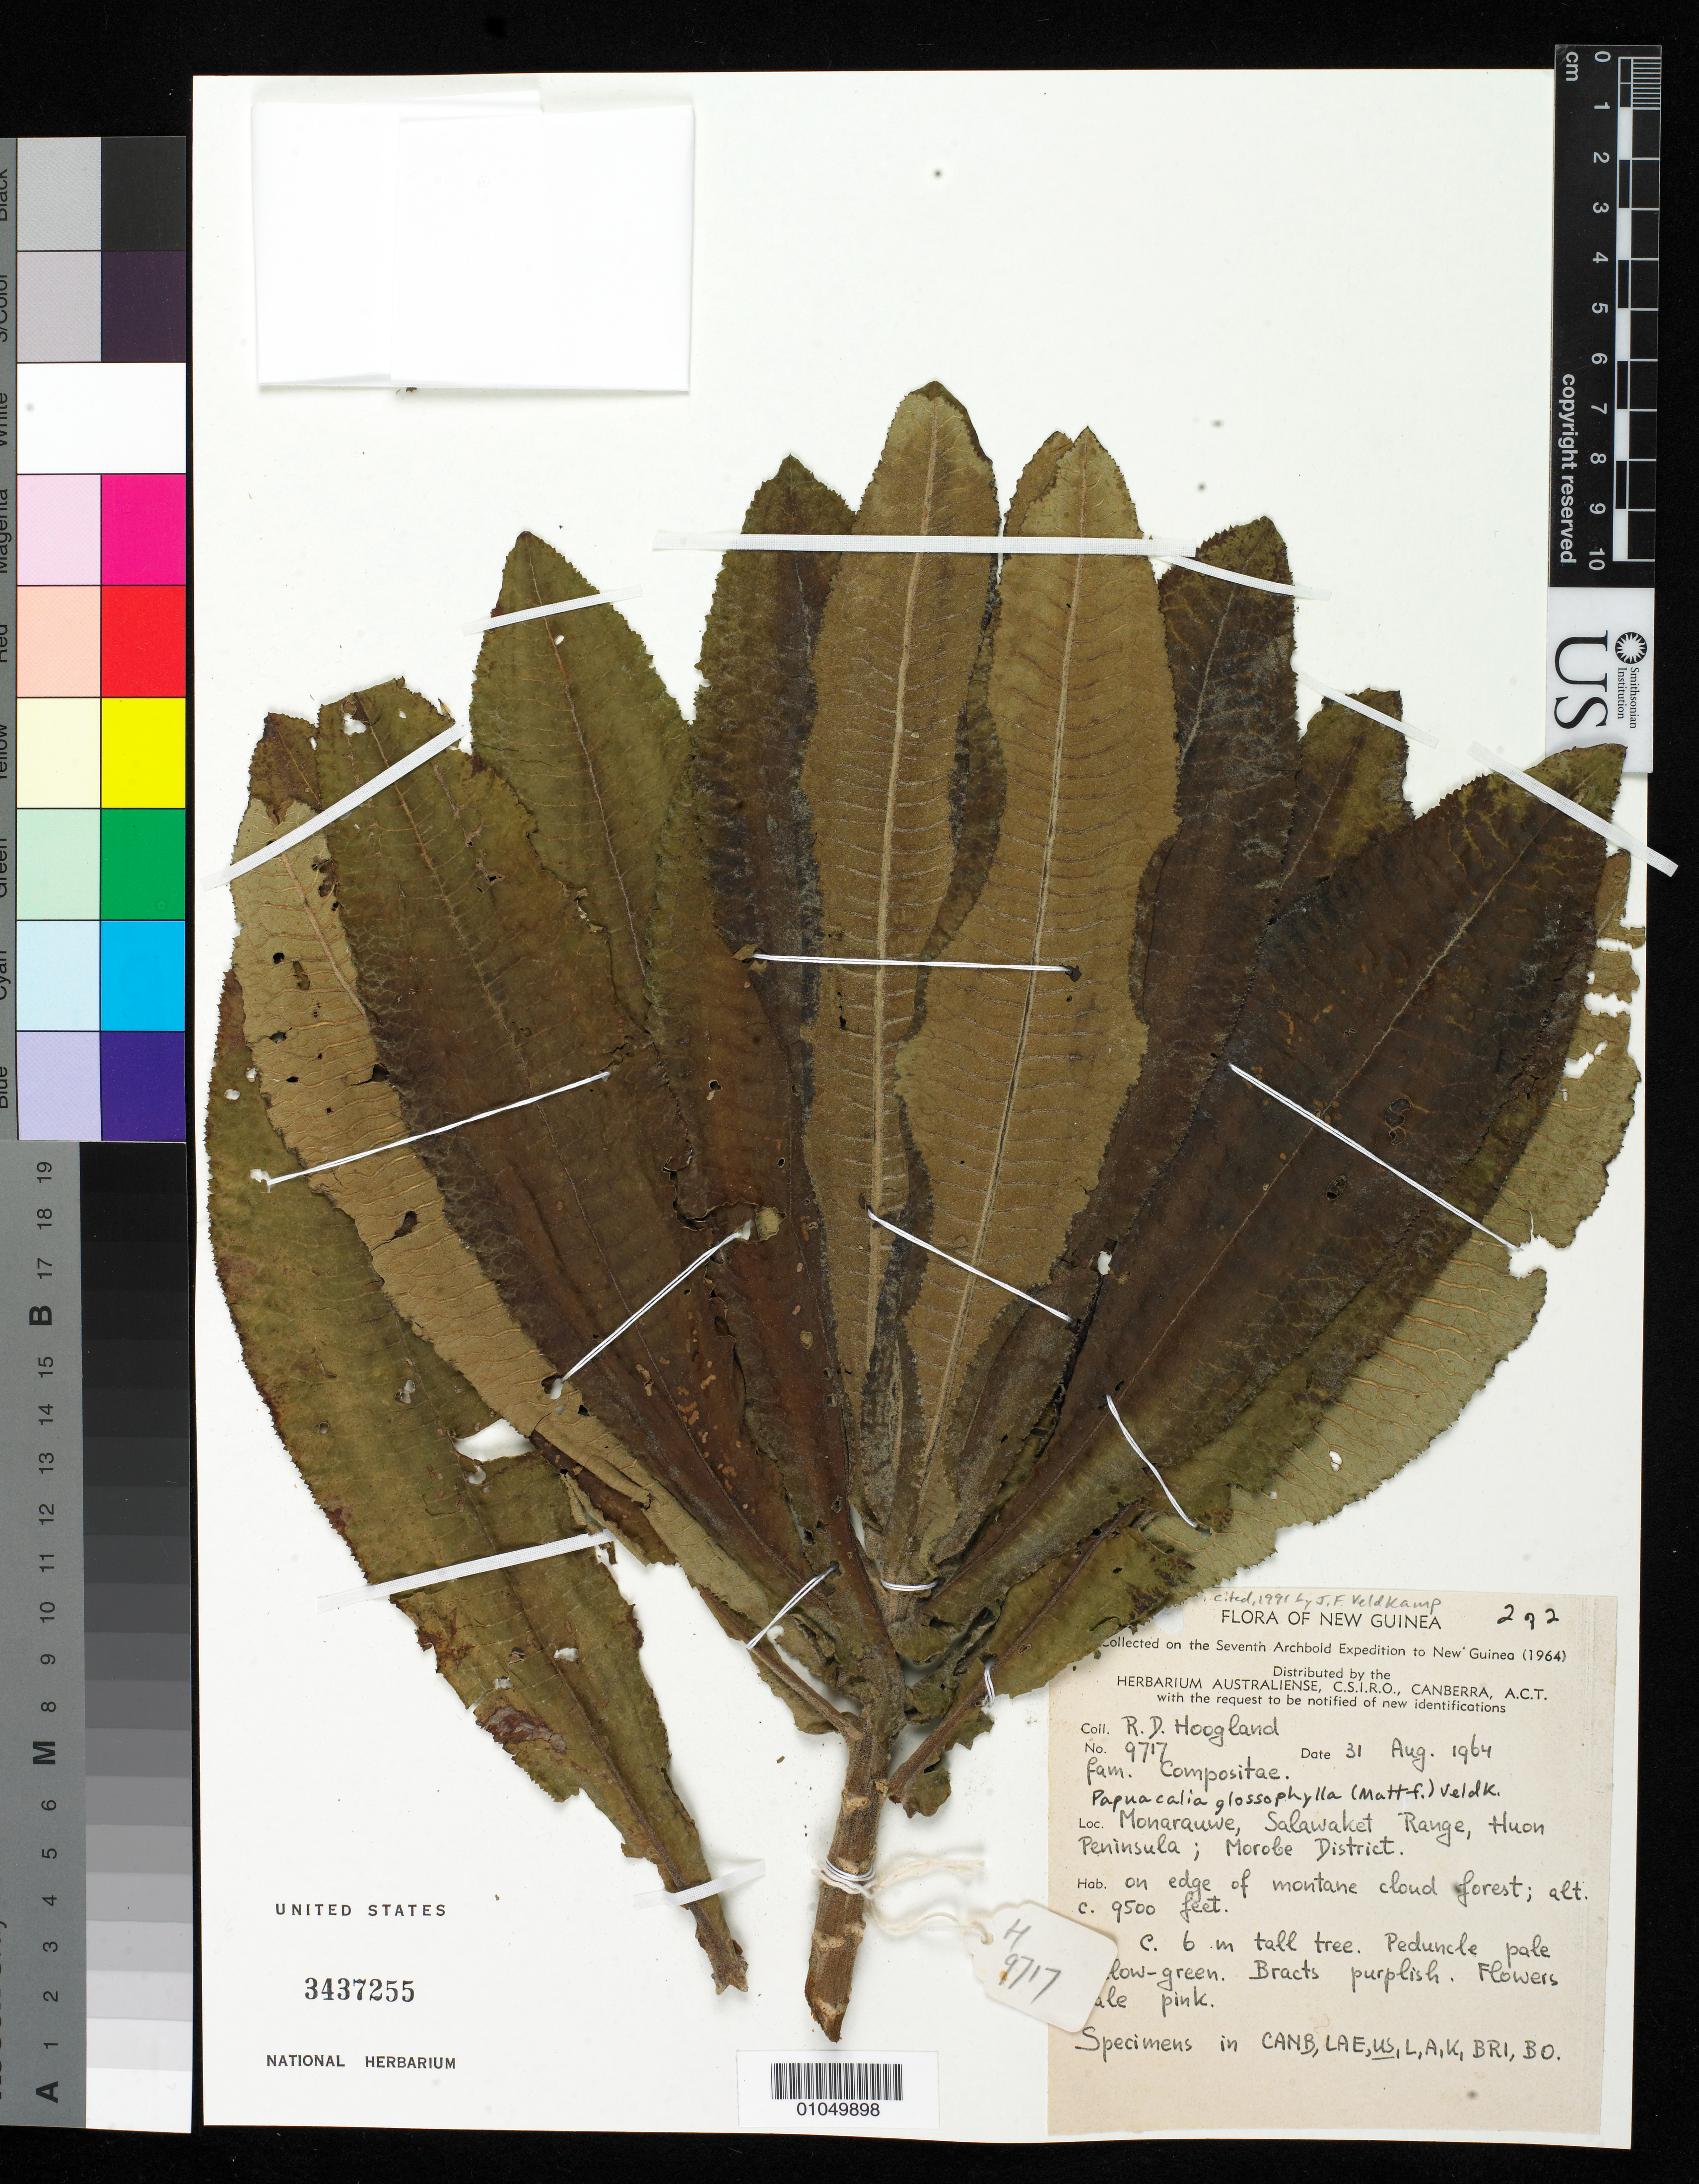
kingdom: Plantae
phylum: Tracheophyta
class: Magnoliopsida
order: Asterales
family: Asteraceae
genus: Senecio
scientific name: Senecio glossophyllus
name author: Mattf.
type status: Isoneotype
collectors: R. D. Hoogland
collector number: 9717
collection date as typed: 31 Aug 1964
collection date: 1964-08-31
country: Papua New Guinea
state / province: Morobe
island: New Guinea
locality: Monarauwe, Salawaket Range, Huon Peninsula, Morobe District.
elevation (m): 2896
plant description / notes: Currently accepted name as cited by Veldkamp (1991).; Replaces original type of Clemens 5688 (holotype B, lost). Neotypification is superfluous because an isotype is apparently extant at A.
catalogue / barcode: US 3437255